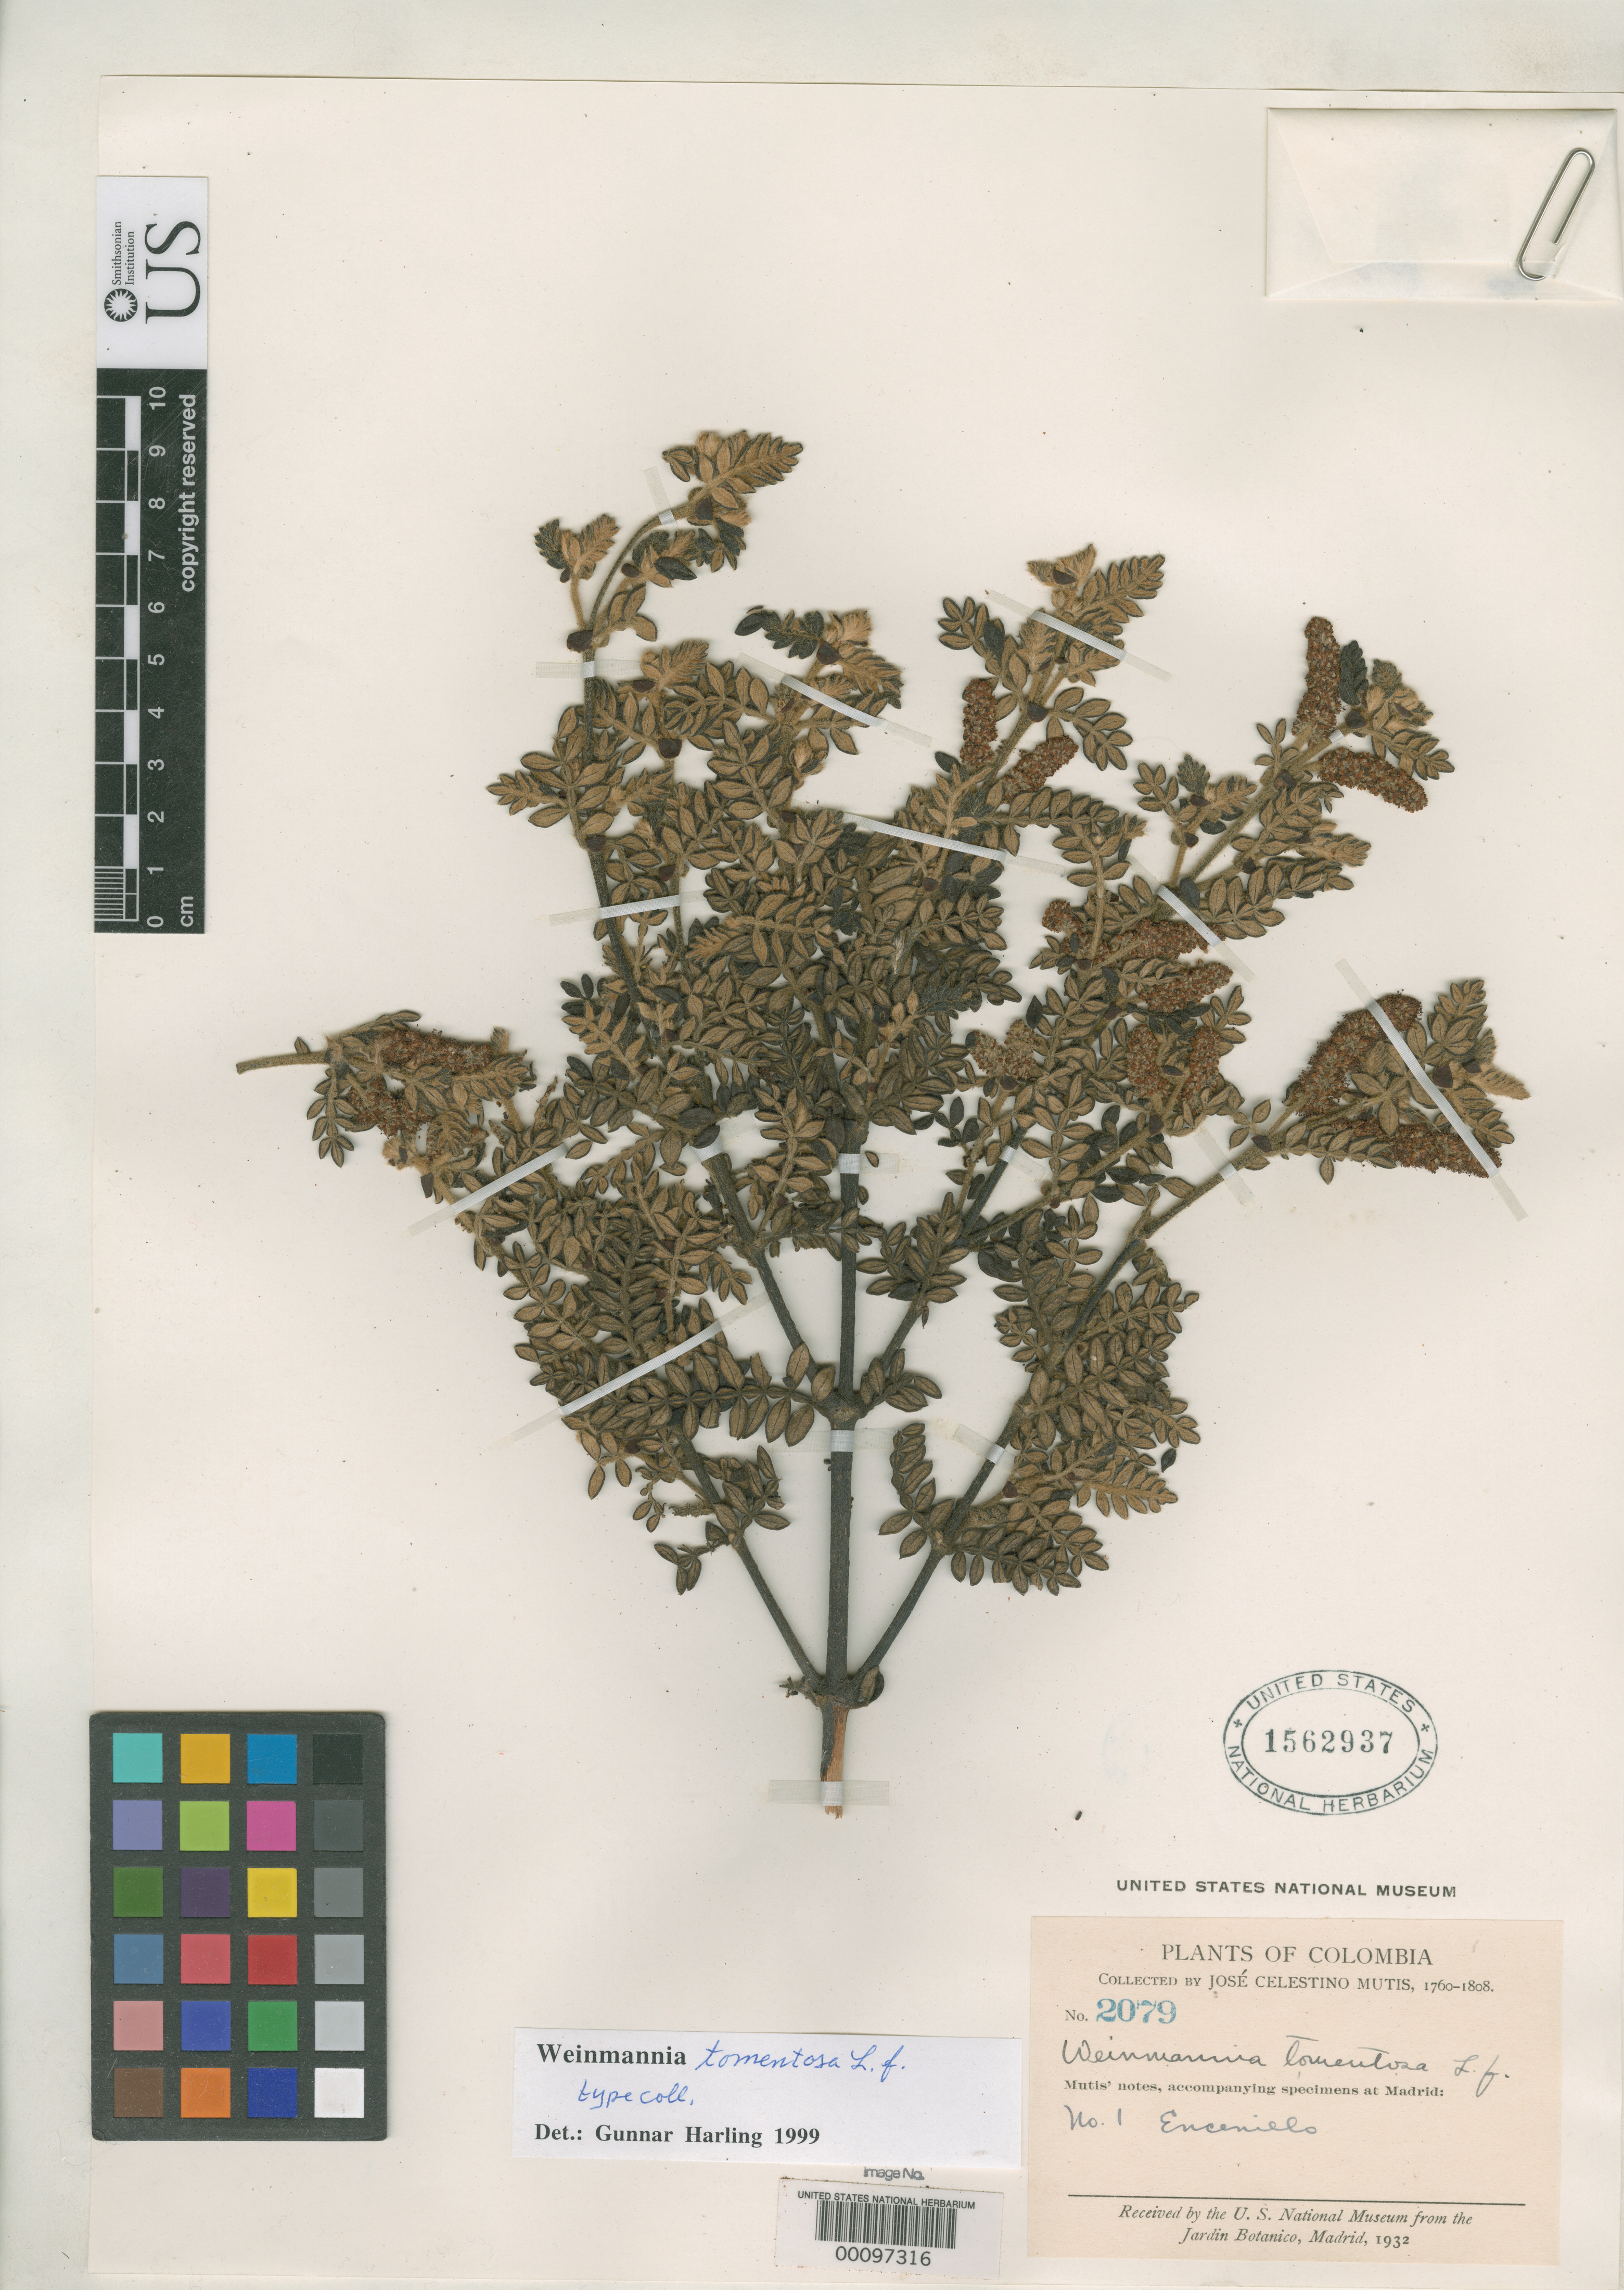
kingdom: Plantae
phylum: Tracheophyta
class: Magnoliopsida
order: Oxalidales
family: Cunoniaceae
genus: Weinmannia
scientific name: Weinmannia tomentosa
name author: L.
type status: Type Collection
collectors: J. C. B. Mutis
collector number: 2079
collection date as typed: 1760 to -- --- 1808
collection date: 1760/1808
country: Colombia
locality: Encenillo.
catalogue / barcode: US 1562937